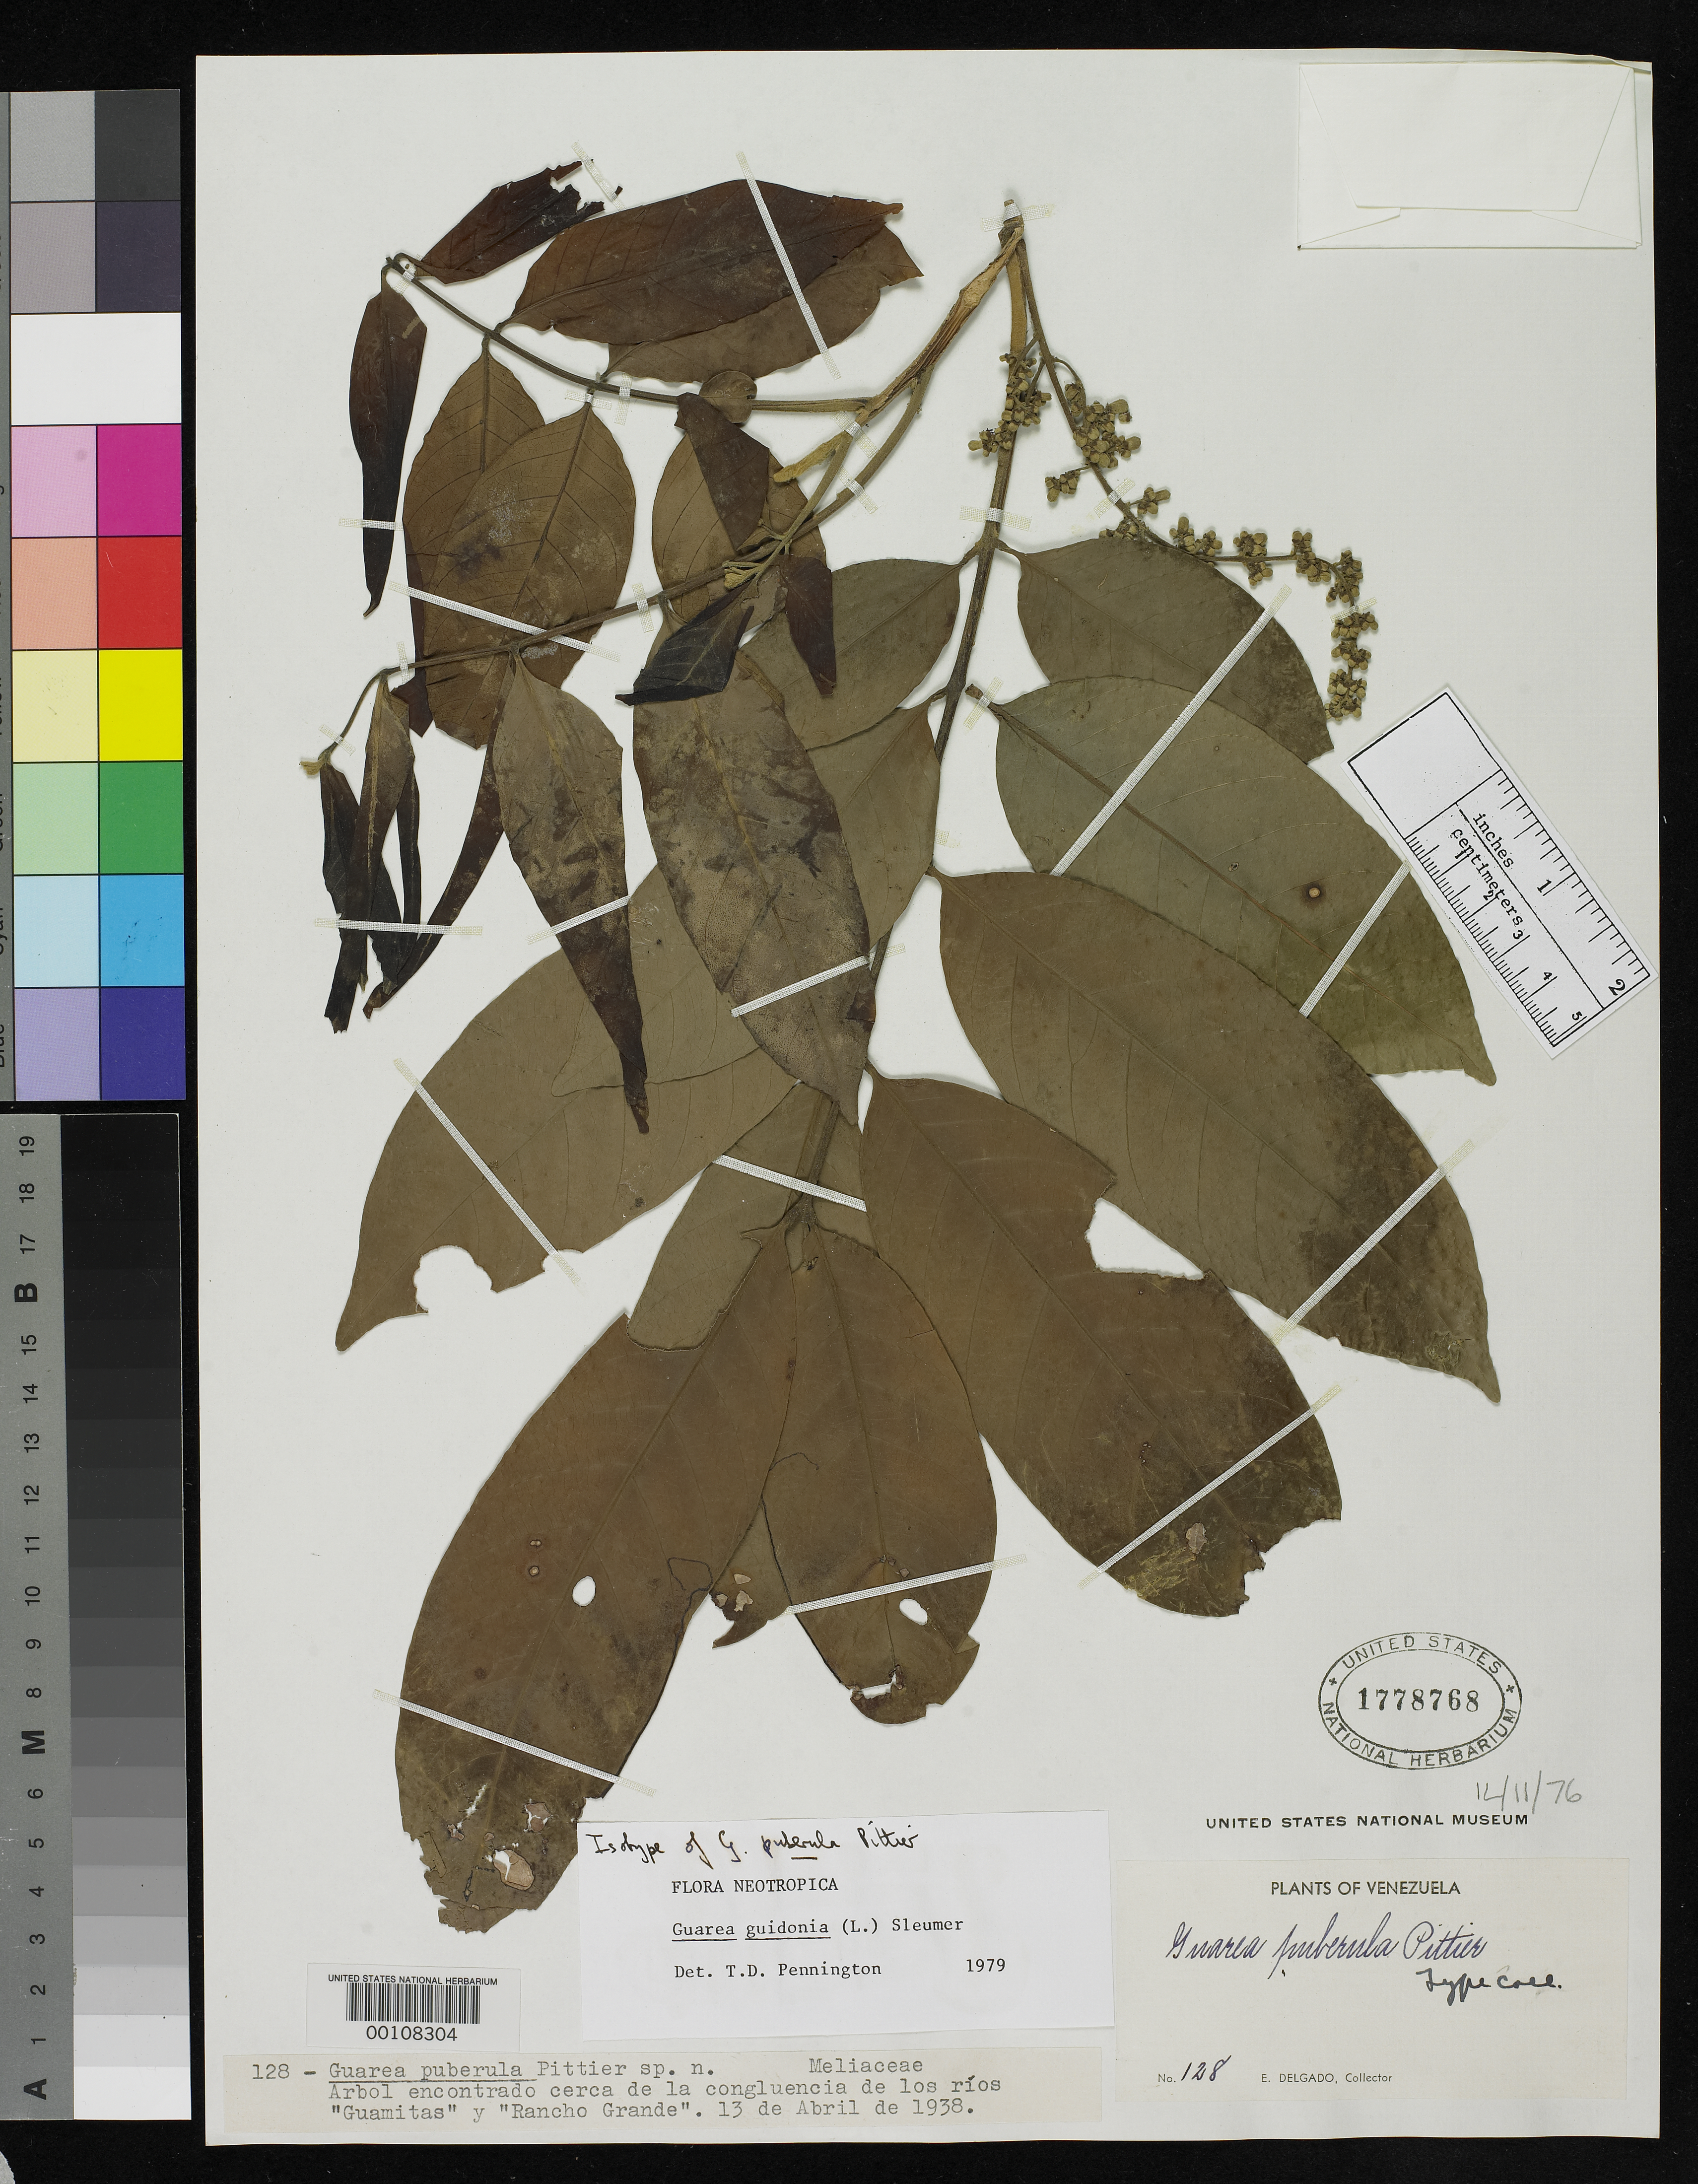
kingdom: Plantae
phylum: Tracheophyta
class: Magnoliopsida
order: Sapindales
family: Meliaceae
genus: Guarea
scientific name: Guarea puberula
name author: Pittier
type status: Isotype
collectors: E. Delgado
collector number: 128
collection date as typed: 13 Apr 1938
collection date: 1938-04-13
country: Venezuela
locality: Confluence of Rivers Guamitas and Rancho Grande.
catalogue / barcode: US 1778768